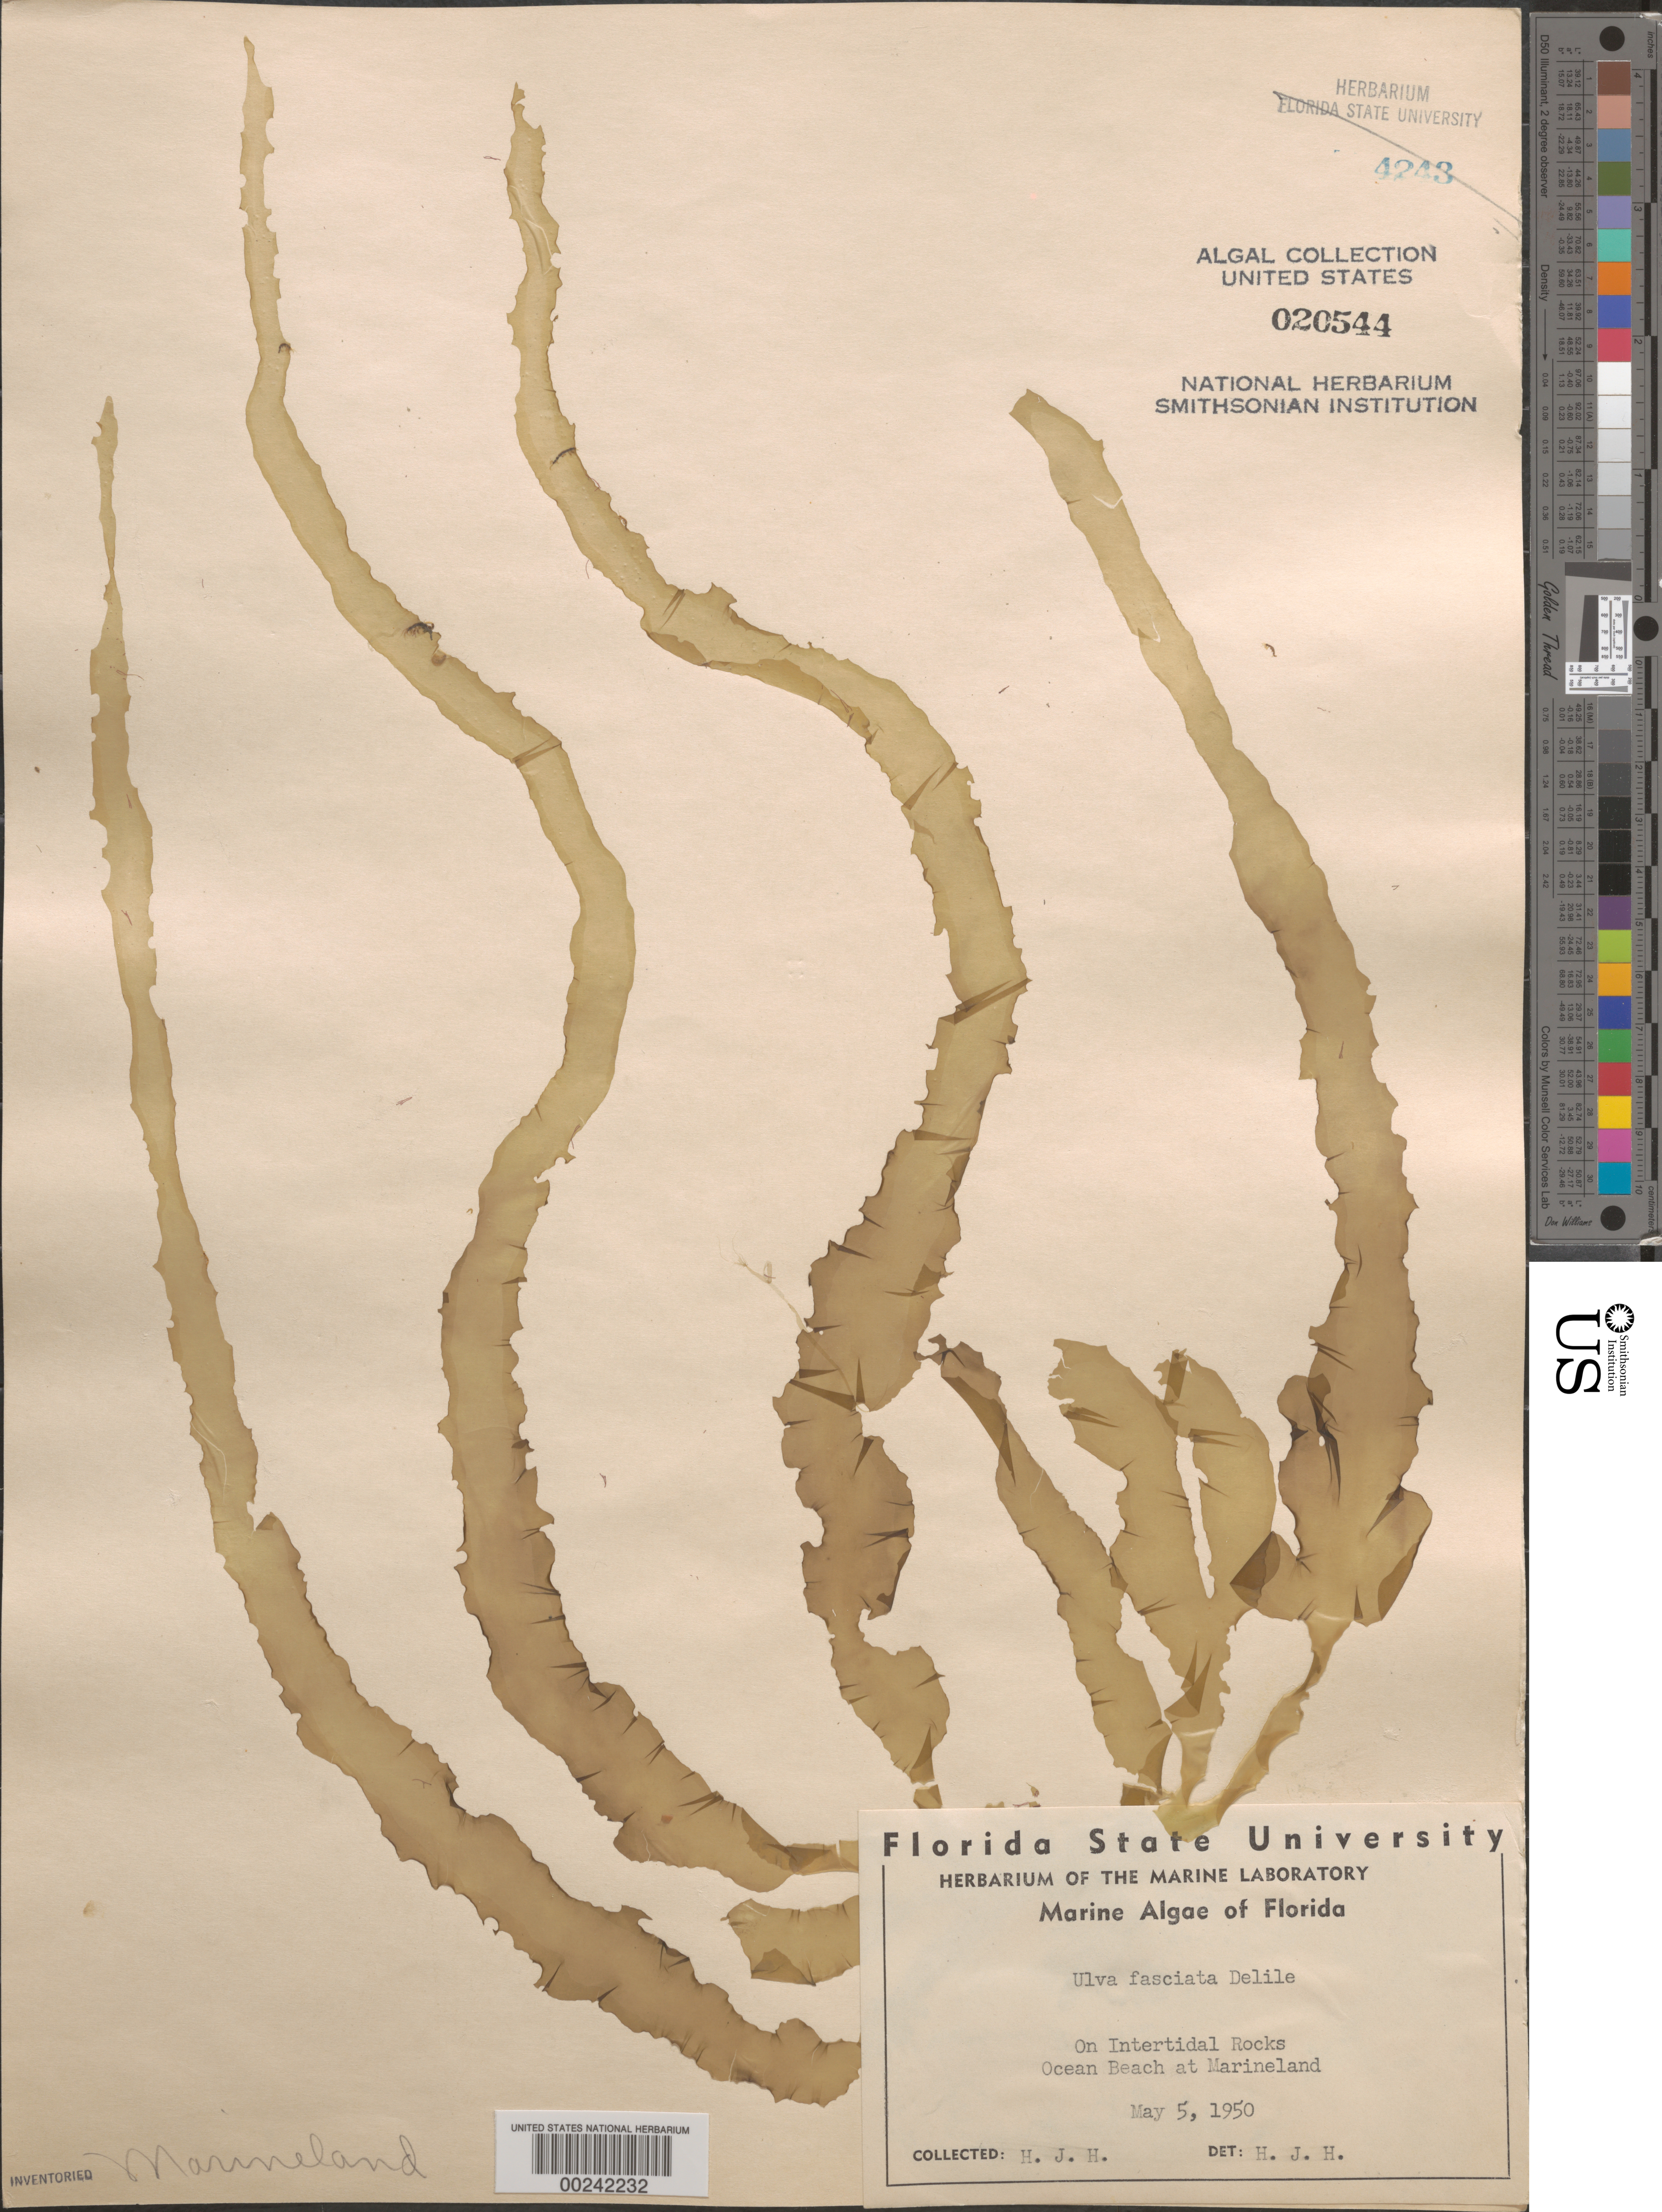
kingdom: Plantae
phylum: Chlorophyta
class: Ulvophyceae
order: Ulvales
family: Ulvaceae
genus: Ulva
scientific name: Ulva lactuca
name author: L.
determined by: Algae name updating Project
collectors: H. J. Humm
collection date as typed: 05 May 1950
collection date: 1950-05-05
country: United States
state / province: Florida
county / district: Flagler County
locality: Marineland ocean beach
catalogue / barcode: US 20544